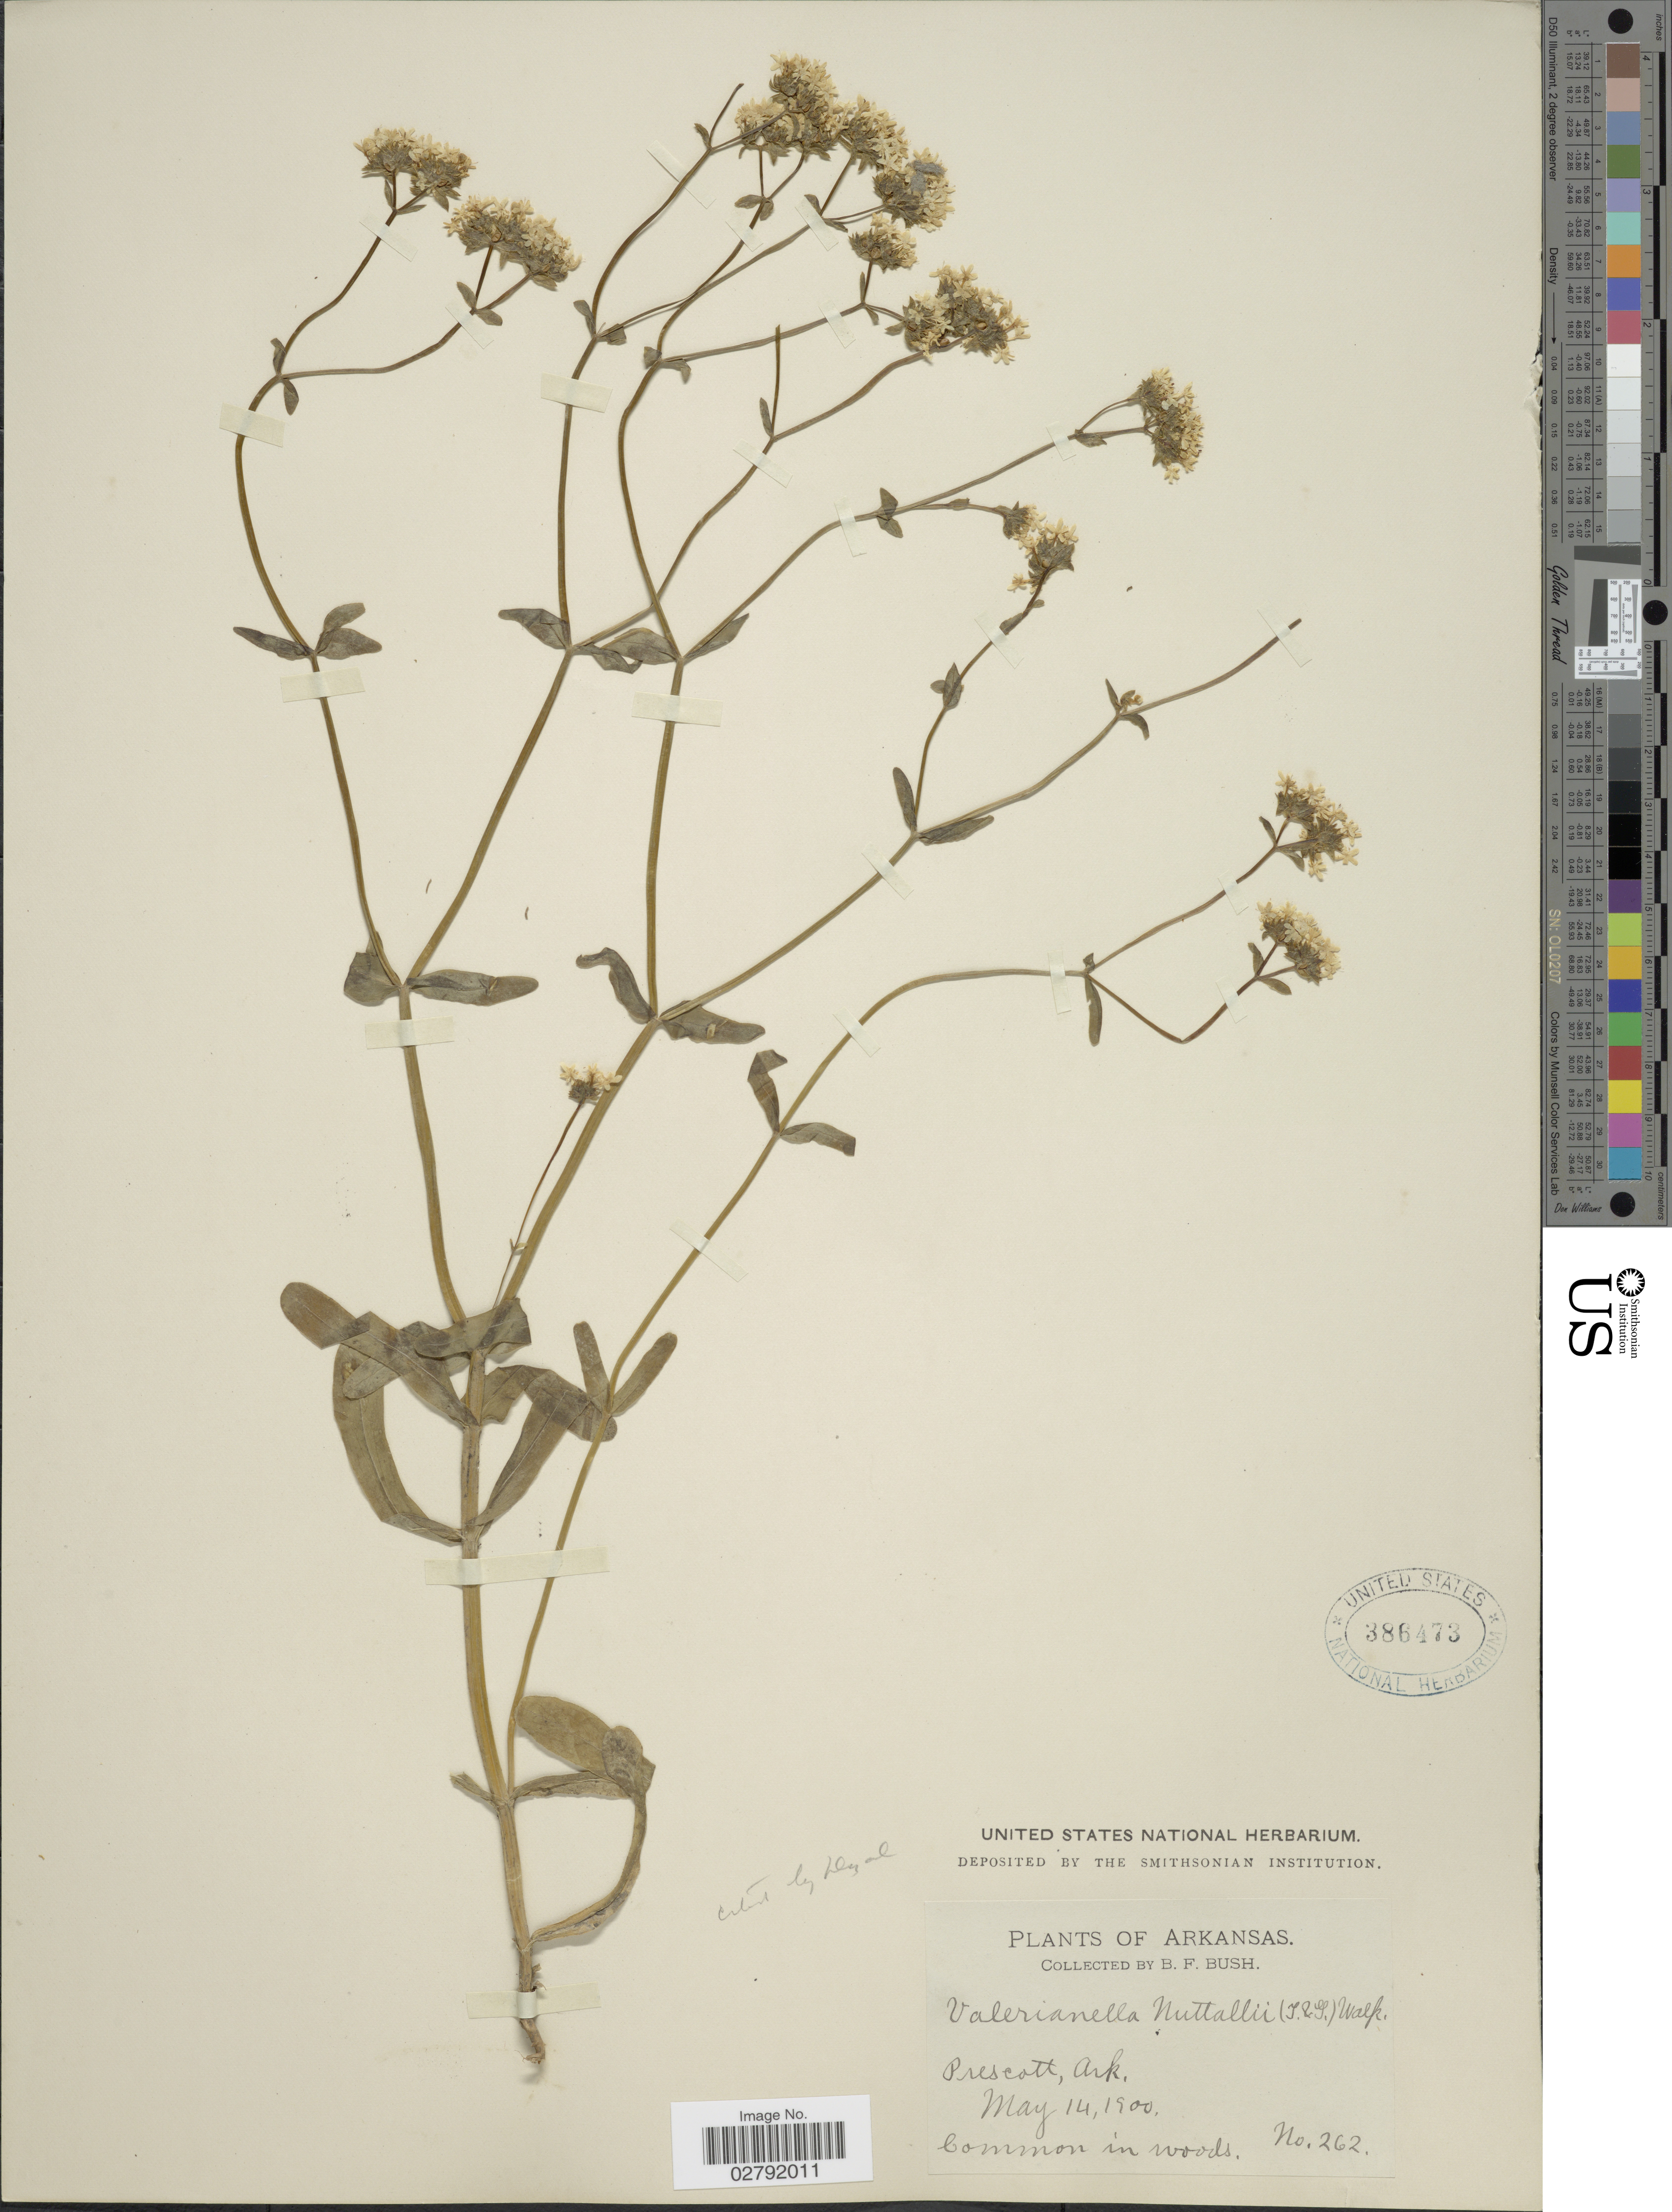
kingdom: Plantae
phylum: Tracheophyta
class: Magnoliopsida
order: Dipsacales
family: Caprifoliaceae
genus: Valerianella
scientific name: Valerianella nuttallii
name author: (Torr. & A. Gray) Walp.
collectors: B. F. Bush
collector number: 262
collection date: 1900-05-14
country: United States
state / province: Arkansas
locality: Prescott.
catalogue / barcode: US 386473